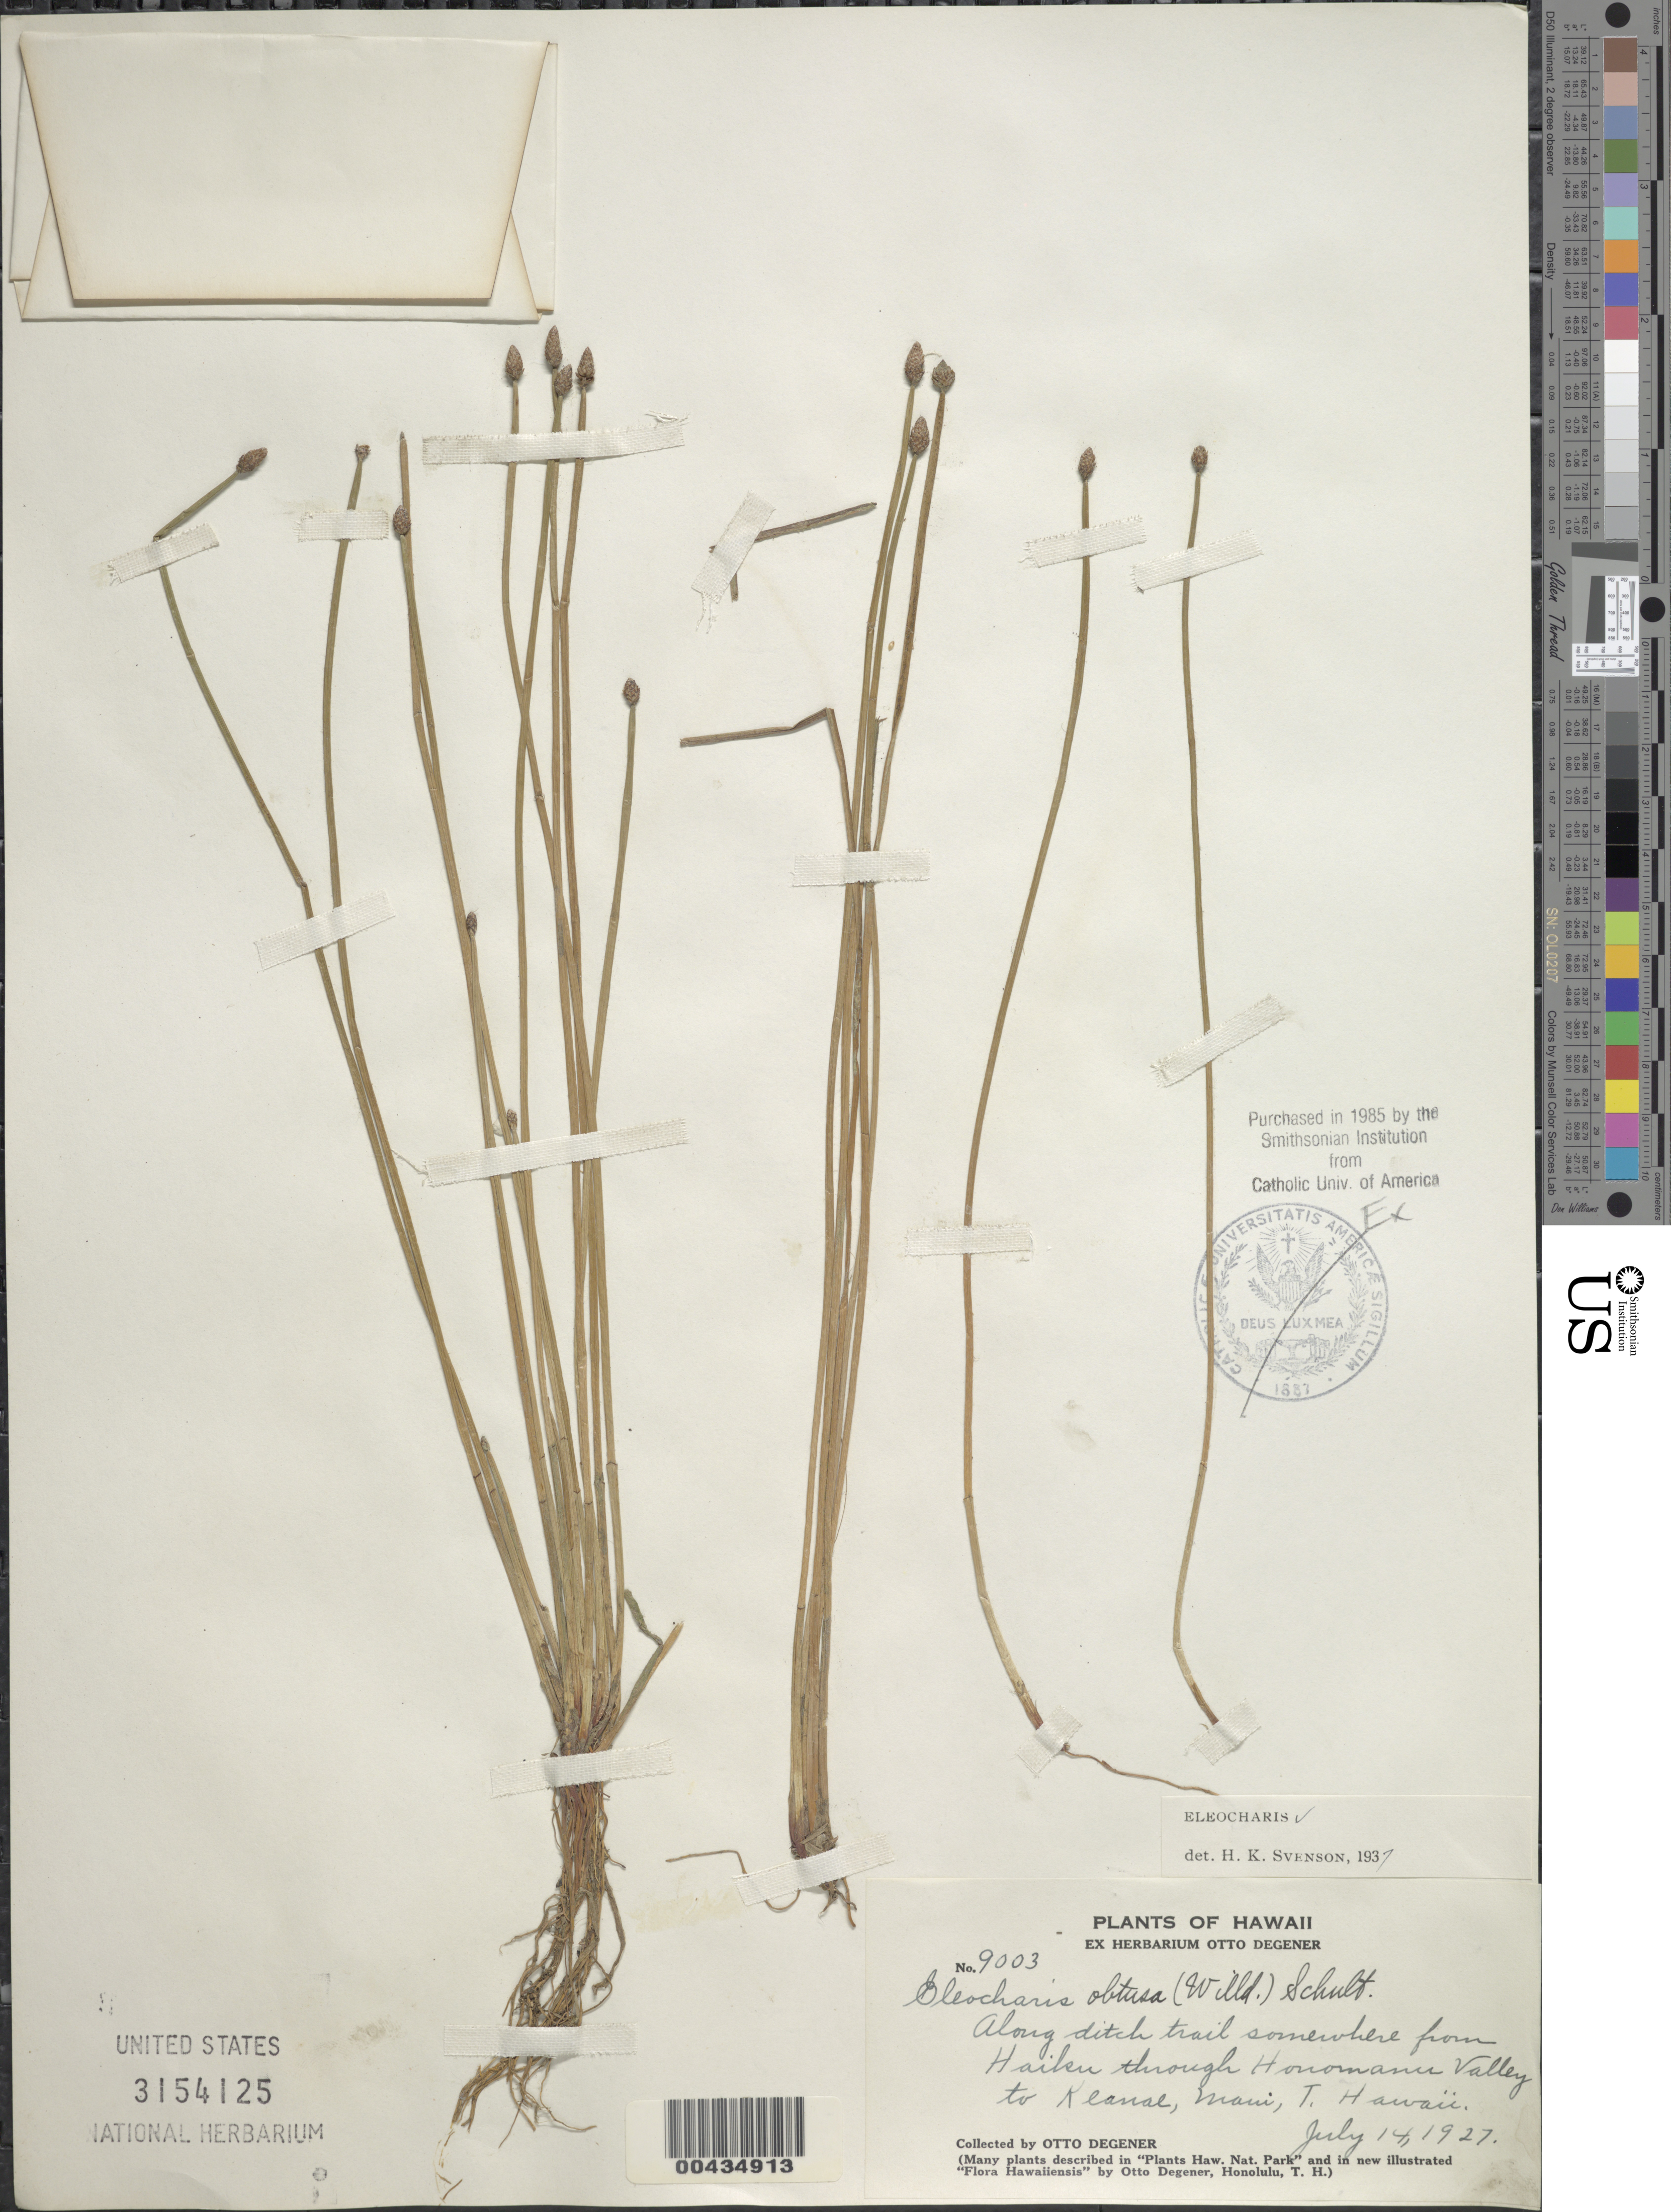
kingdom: Plantae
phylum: Tracheophyta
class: Liliopsida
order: Poales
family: Cyperaceae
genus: Eleocharis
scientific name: Eleocharis obtusa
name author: (Willd.) Schult.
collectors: O. Degener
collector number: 9003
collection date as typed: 14 Jul 1927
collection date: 1927-07-14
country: United States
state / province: Hawaii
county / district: Maui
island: Maui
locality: Along ditch trail somewhere from Haiku through Honomanu Valley to Keanae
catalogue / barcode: US 3154125